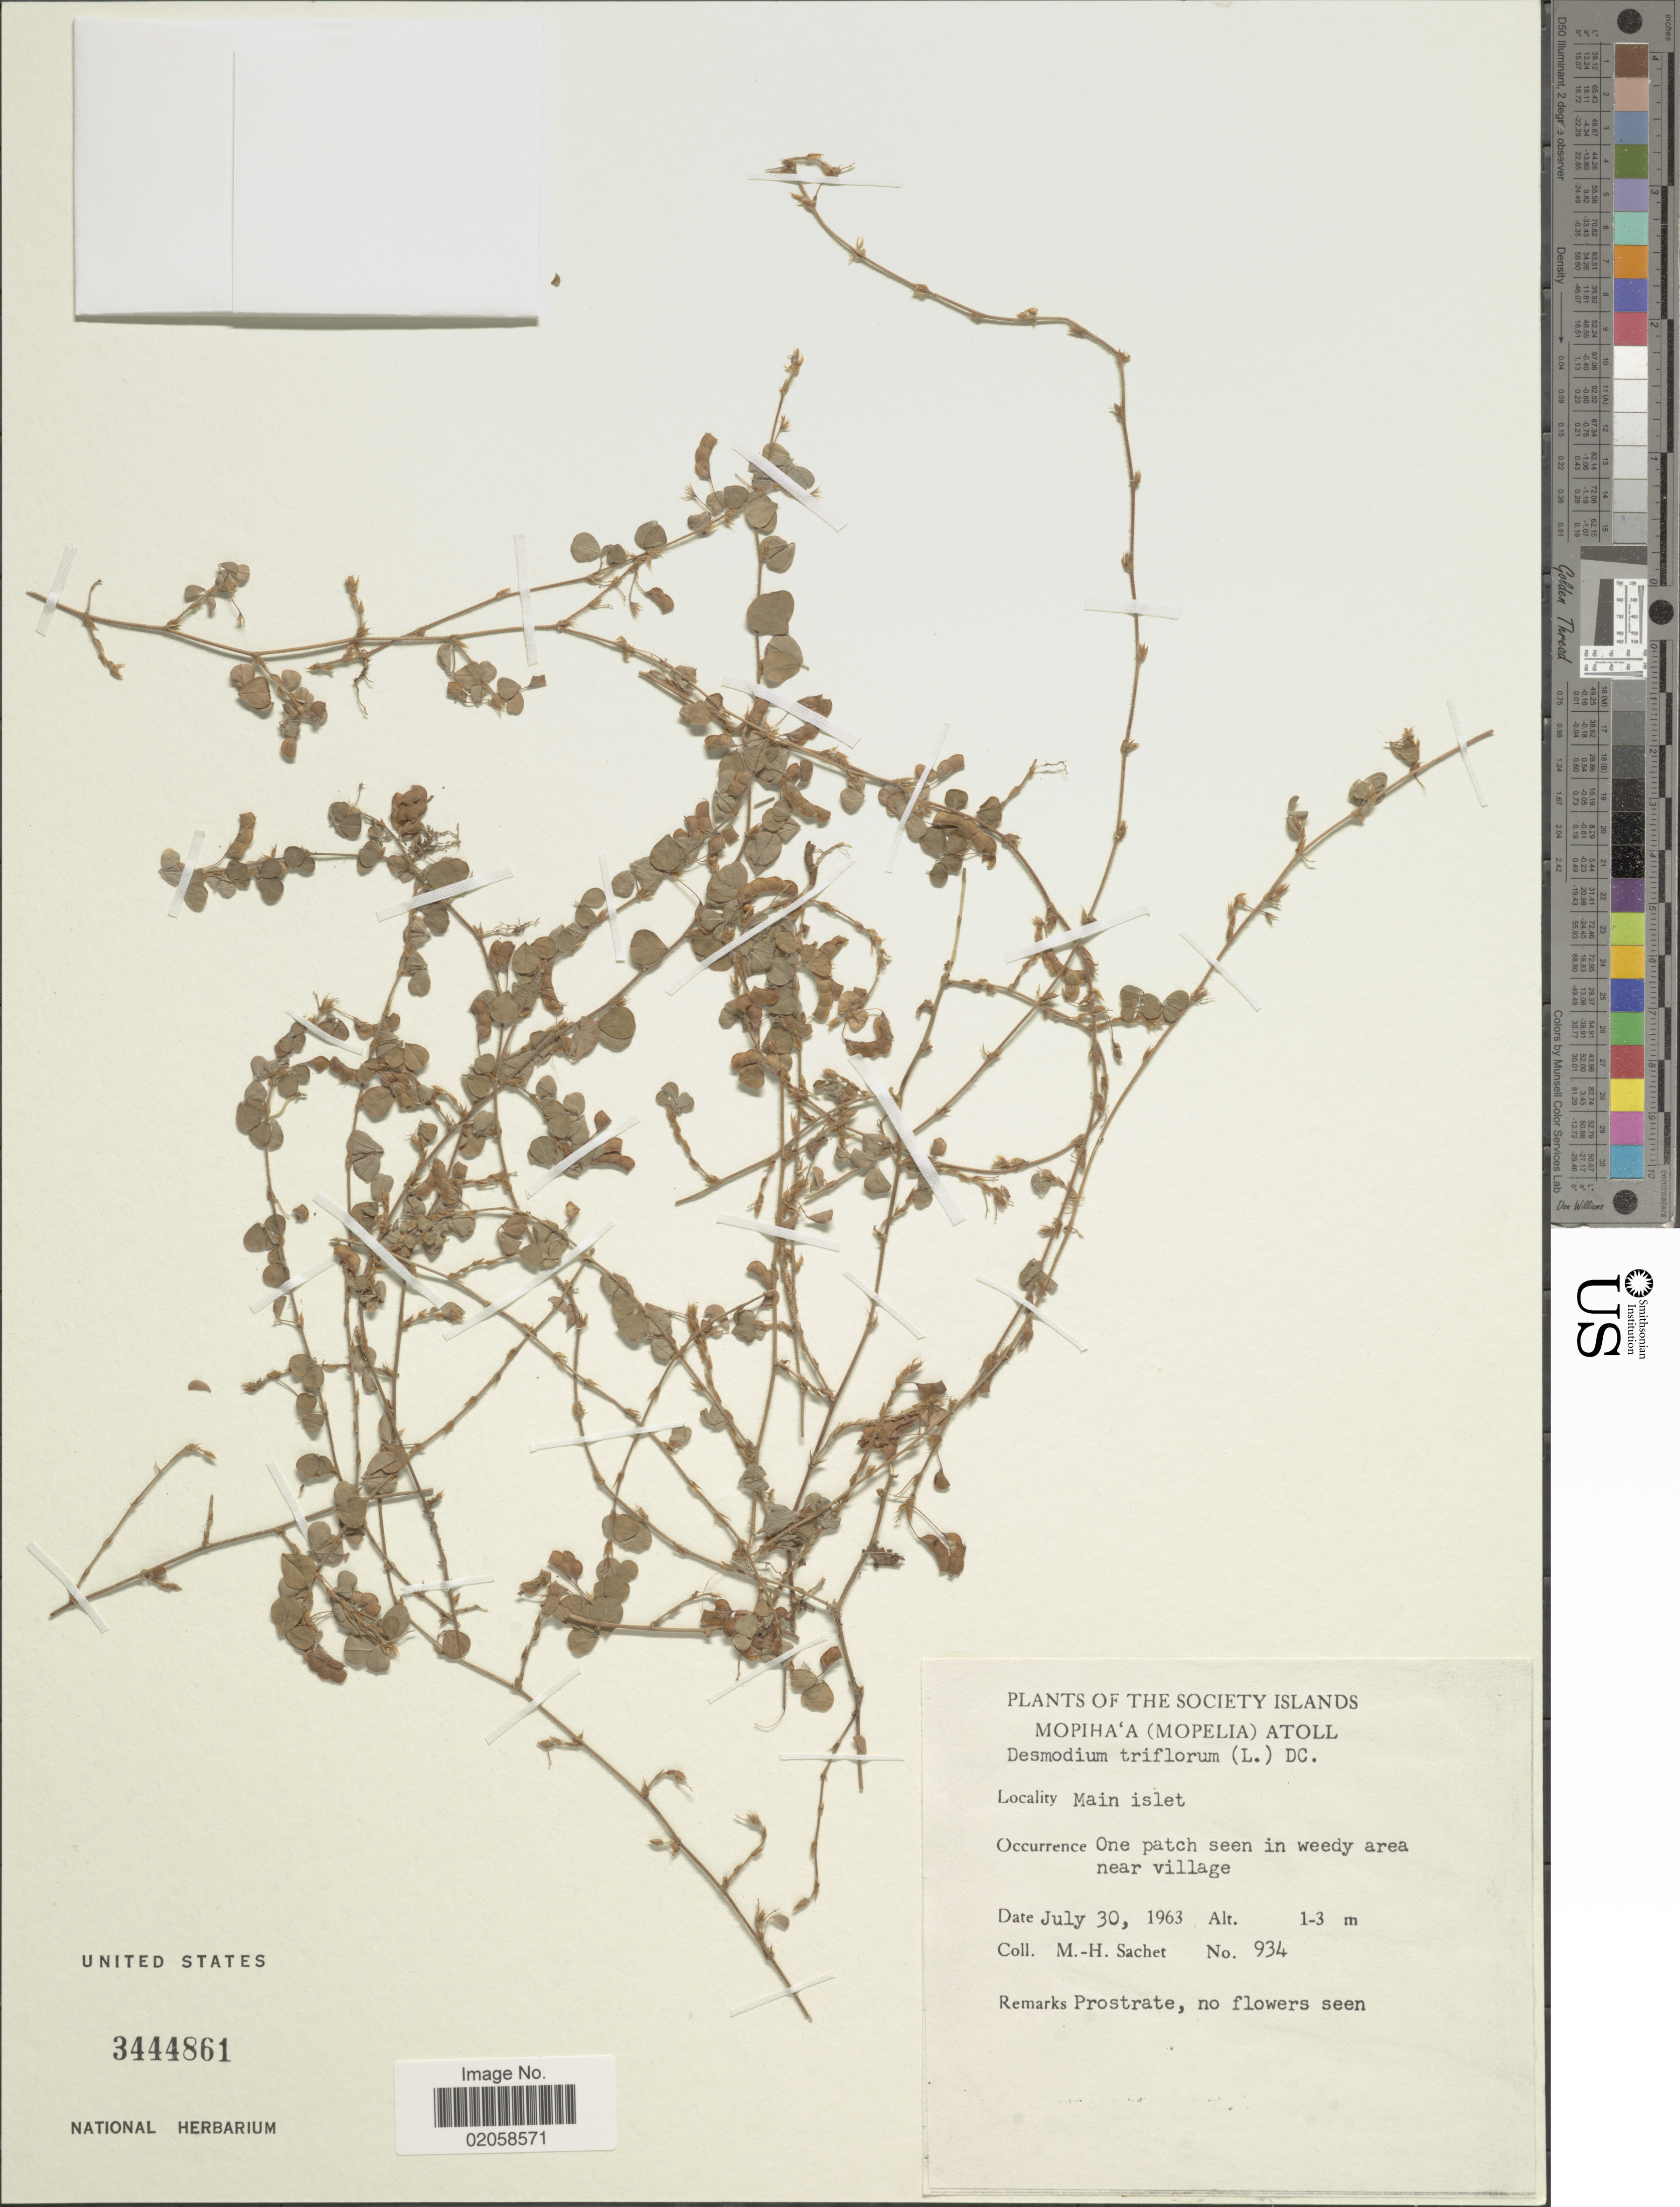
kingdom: Plantae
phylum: Tracheophyta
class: Magnoliopsida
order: Fabales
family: Fabaceae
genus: Grona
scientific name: Grona triflora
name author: (L.) H. Ohashi & K. Ohashi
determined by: Strong, Mark T., (BOT), Smithsonian Institution - National Museum of Natural History (UNITED STATES)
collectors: M.-H. Sachet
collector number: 934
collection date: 1963-07-30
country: French Polynesia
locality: Society Islands, Mopiha'a ( Mopella) Atoll. Main islet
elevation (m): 1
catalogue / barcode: US 3444861